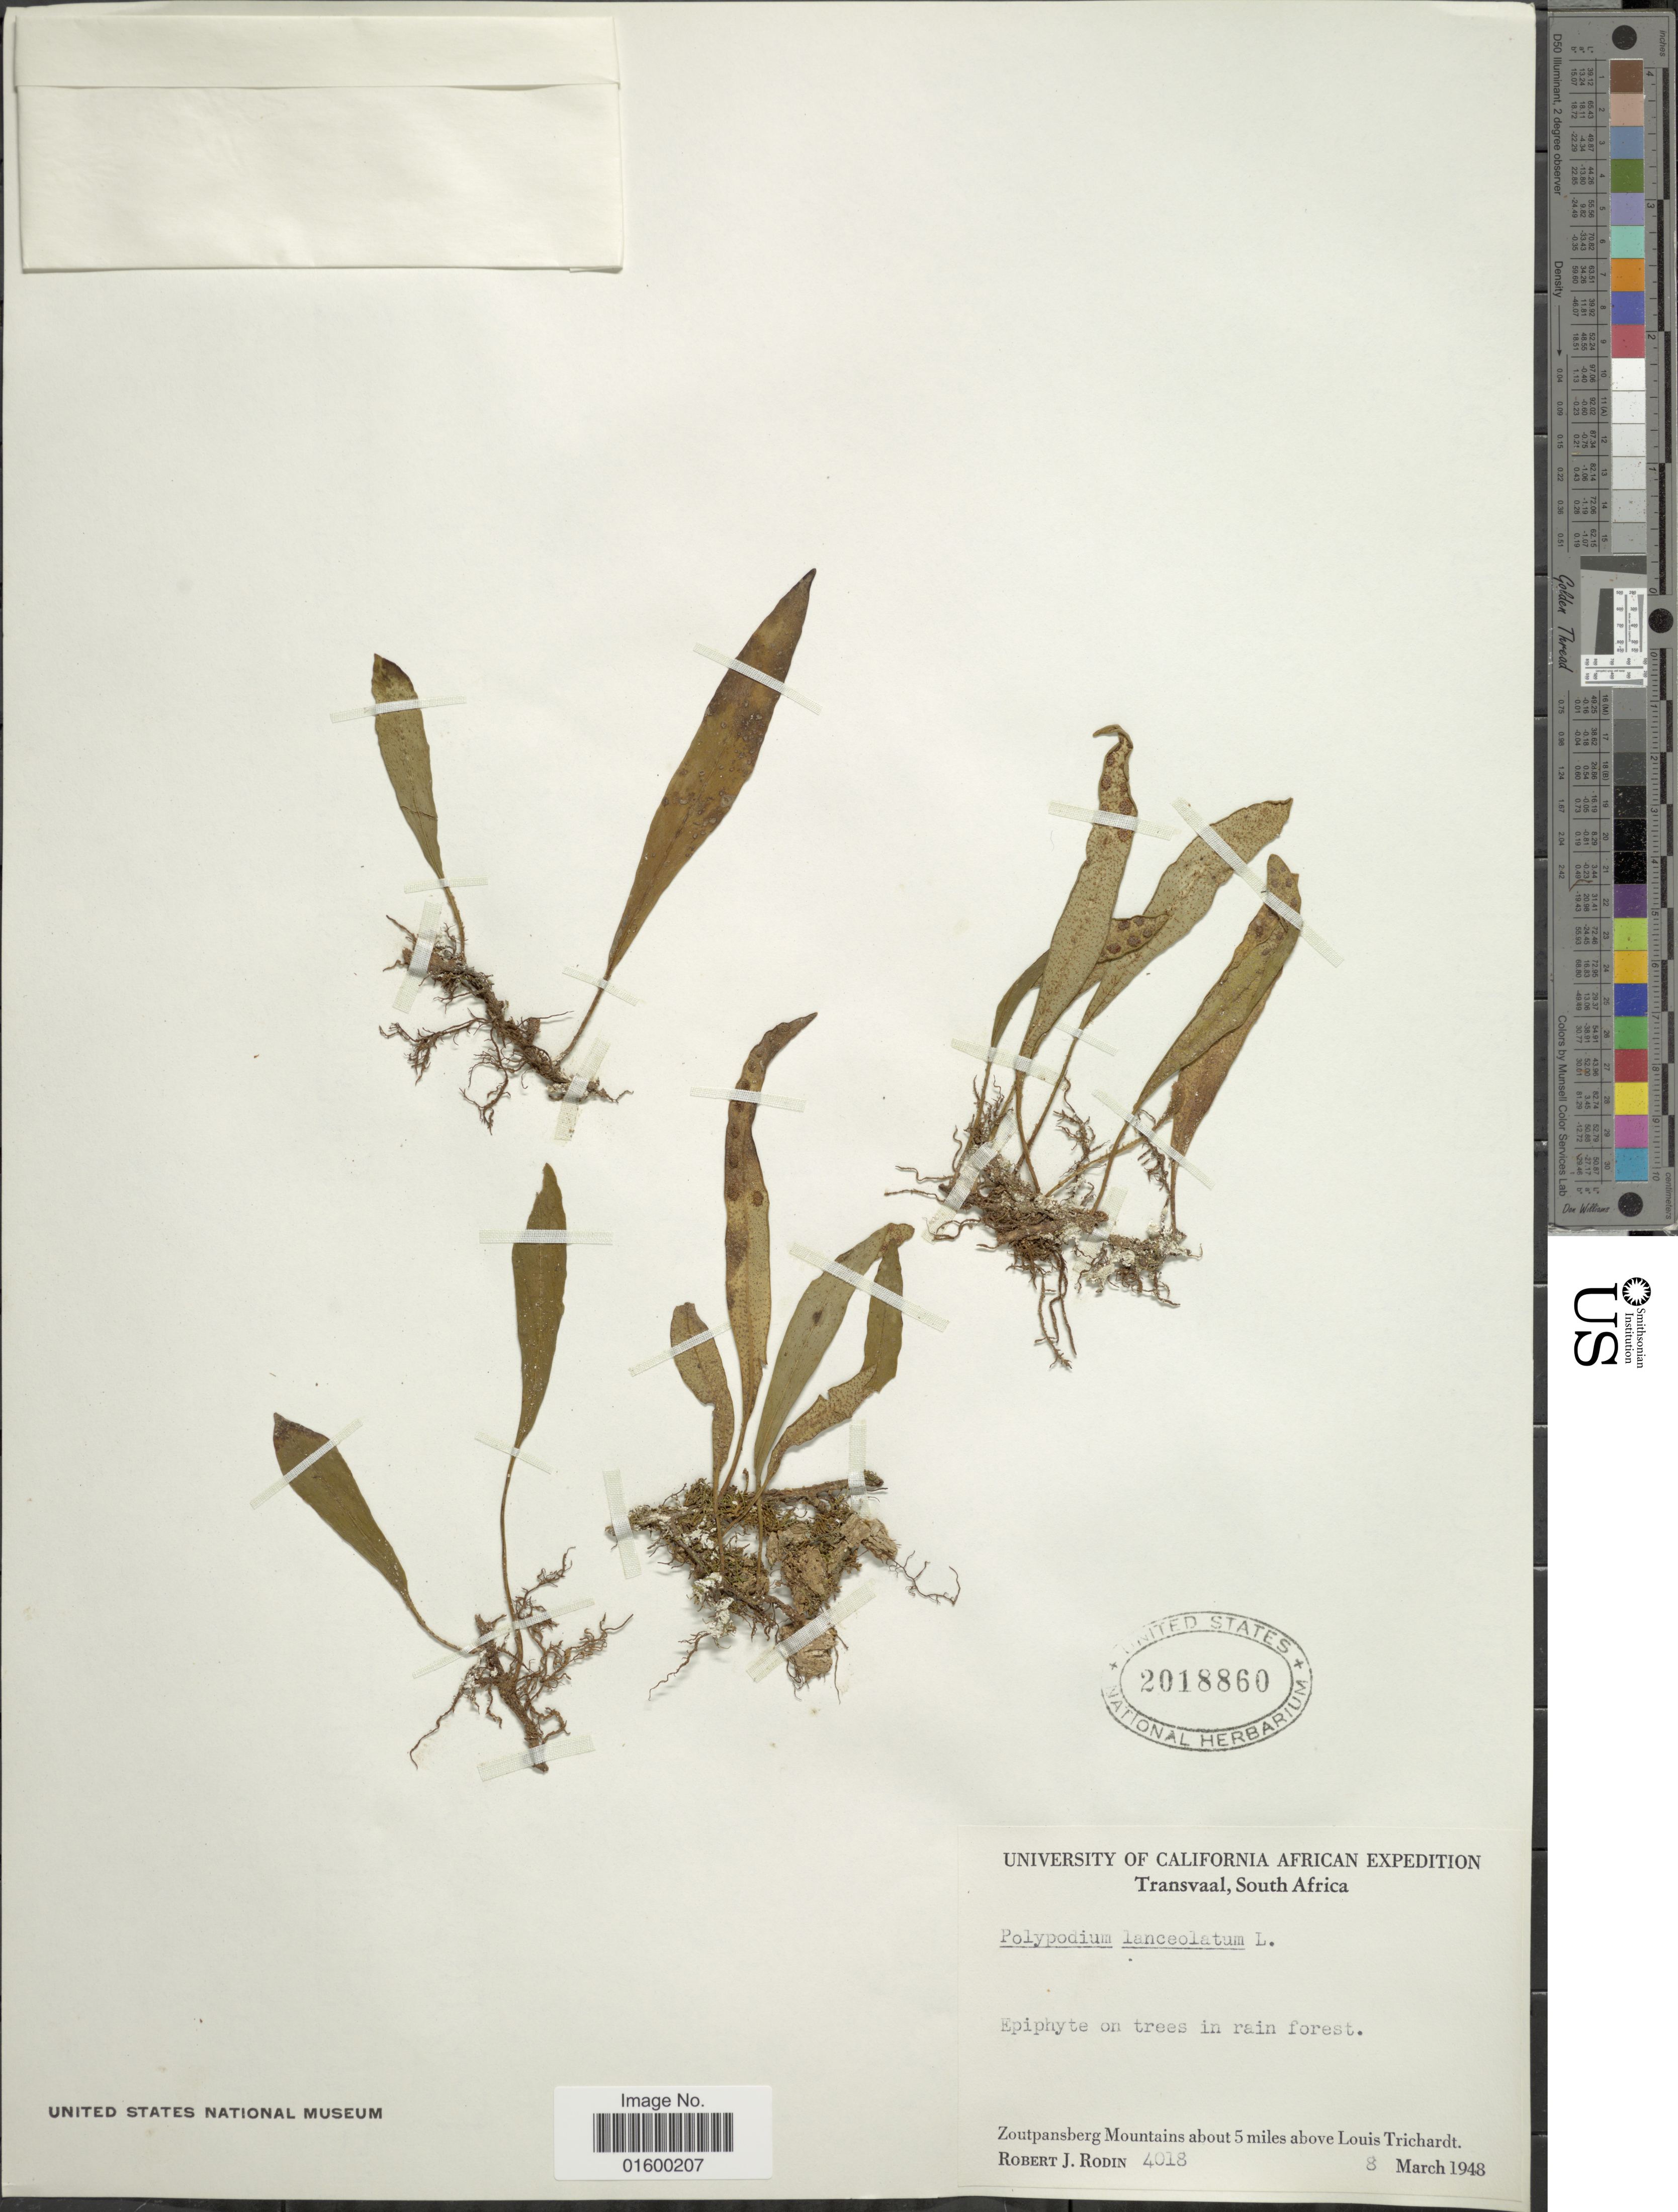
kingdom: Plantae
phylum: Tracheophyta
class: Polypodiopsida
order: Polypodiales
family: Polypodiaceae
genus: Pleopeltis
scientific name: Pleopeltis macrocarpa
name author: (Bory ex Willd.) Kaulf.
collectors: R. J. Rodin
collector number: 4018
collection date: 1948-03-08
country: South Africa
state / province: Limpopo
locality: Transval, South Africa, Zoutpansberg Mountains about 5 miles above Louis Trichardt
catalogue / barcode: US 2018860